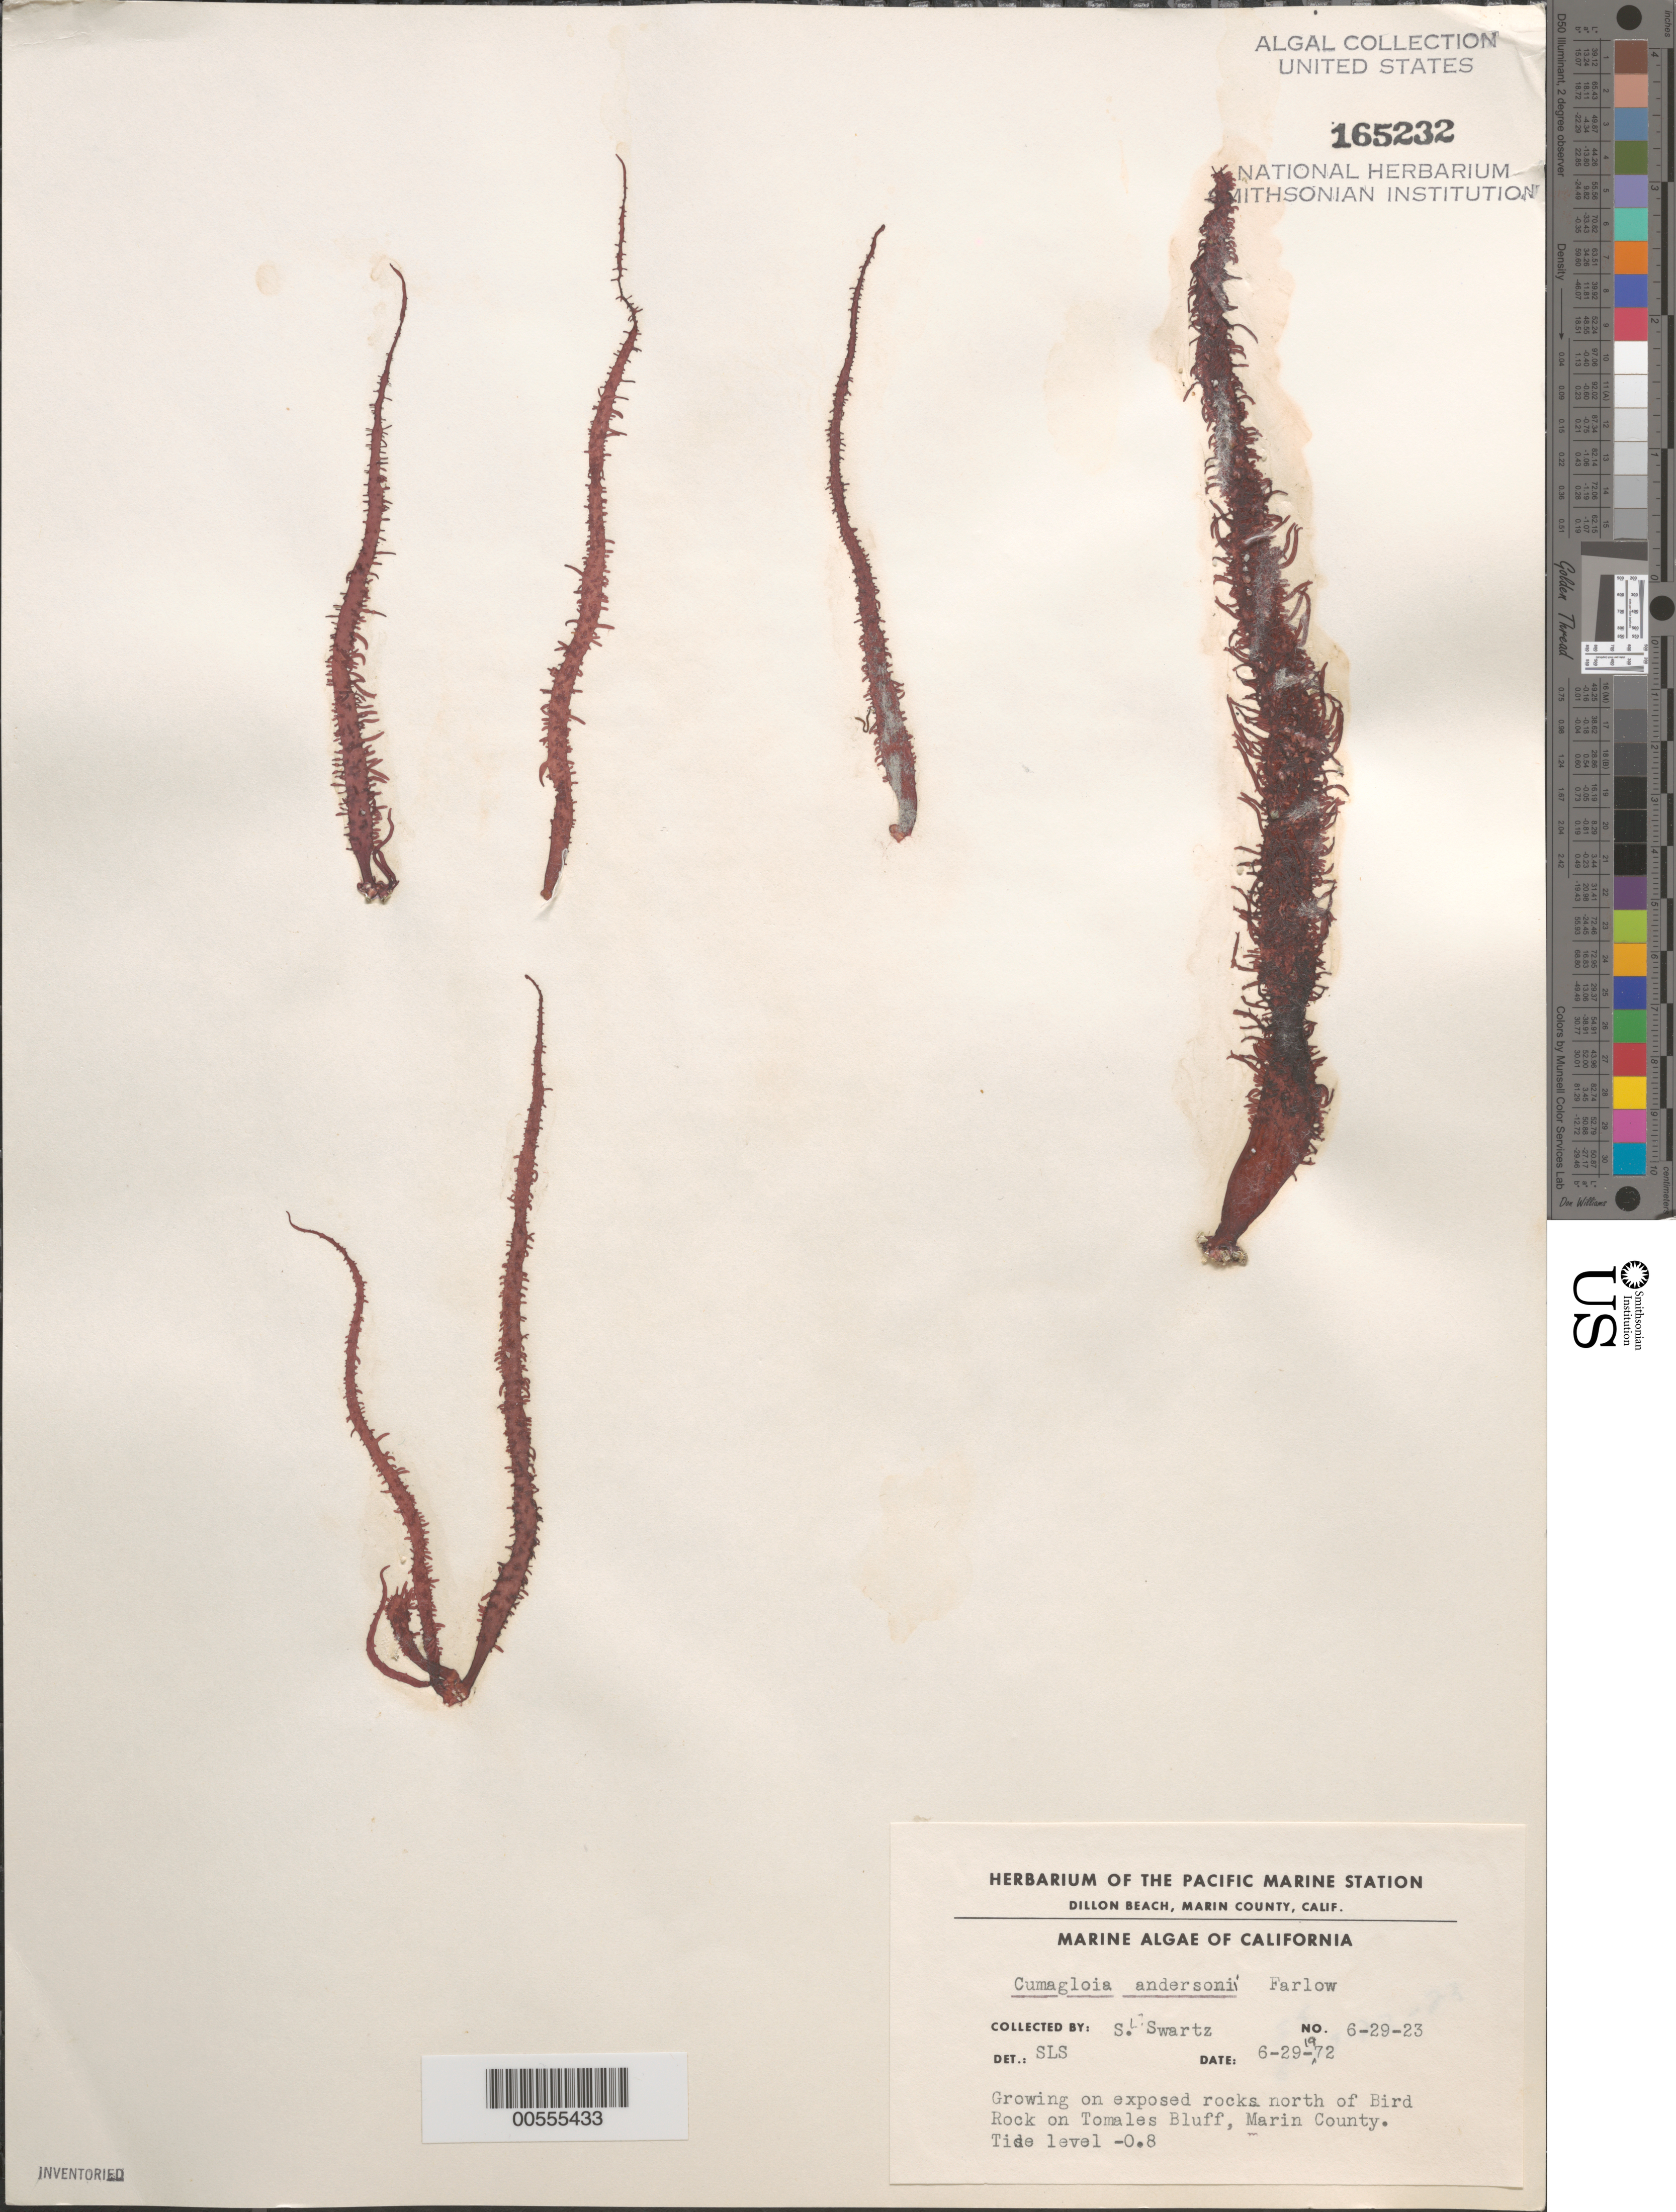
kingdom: Plantae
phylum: Rhodophyta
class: Florideophyceae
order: Nemaliales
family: Liagoraceae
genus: Cumagloia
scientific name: Cumagloia andersonii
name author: (Farl.) Setch. & N.L. Gardner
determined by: Swartz, S. L.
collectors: S. L. Swartz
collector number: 6-29-23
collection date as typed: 29 Jun 1972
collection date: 1972-06-29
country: United States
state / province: California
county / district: Marin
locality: Tomales Bluff, rocks north of Bird Rock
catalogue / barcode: US 165232